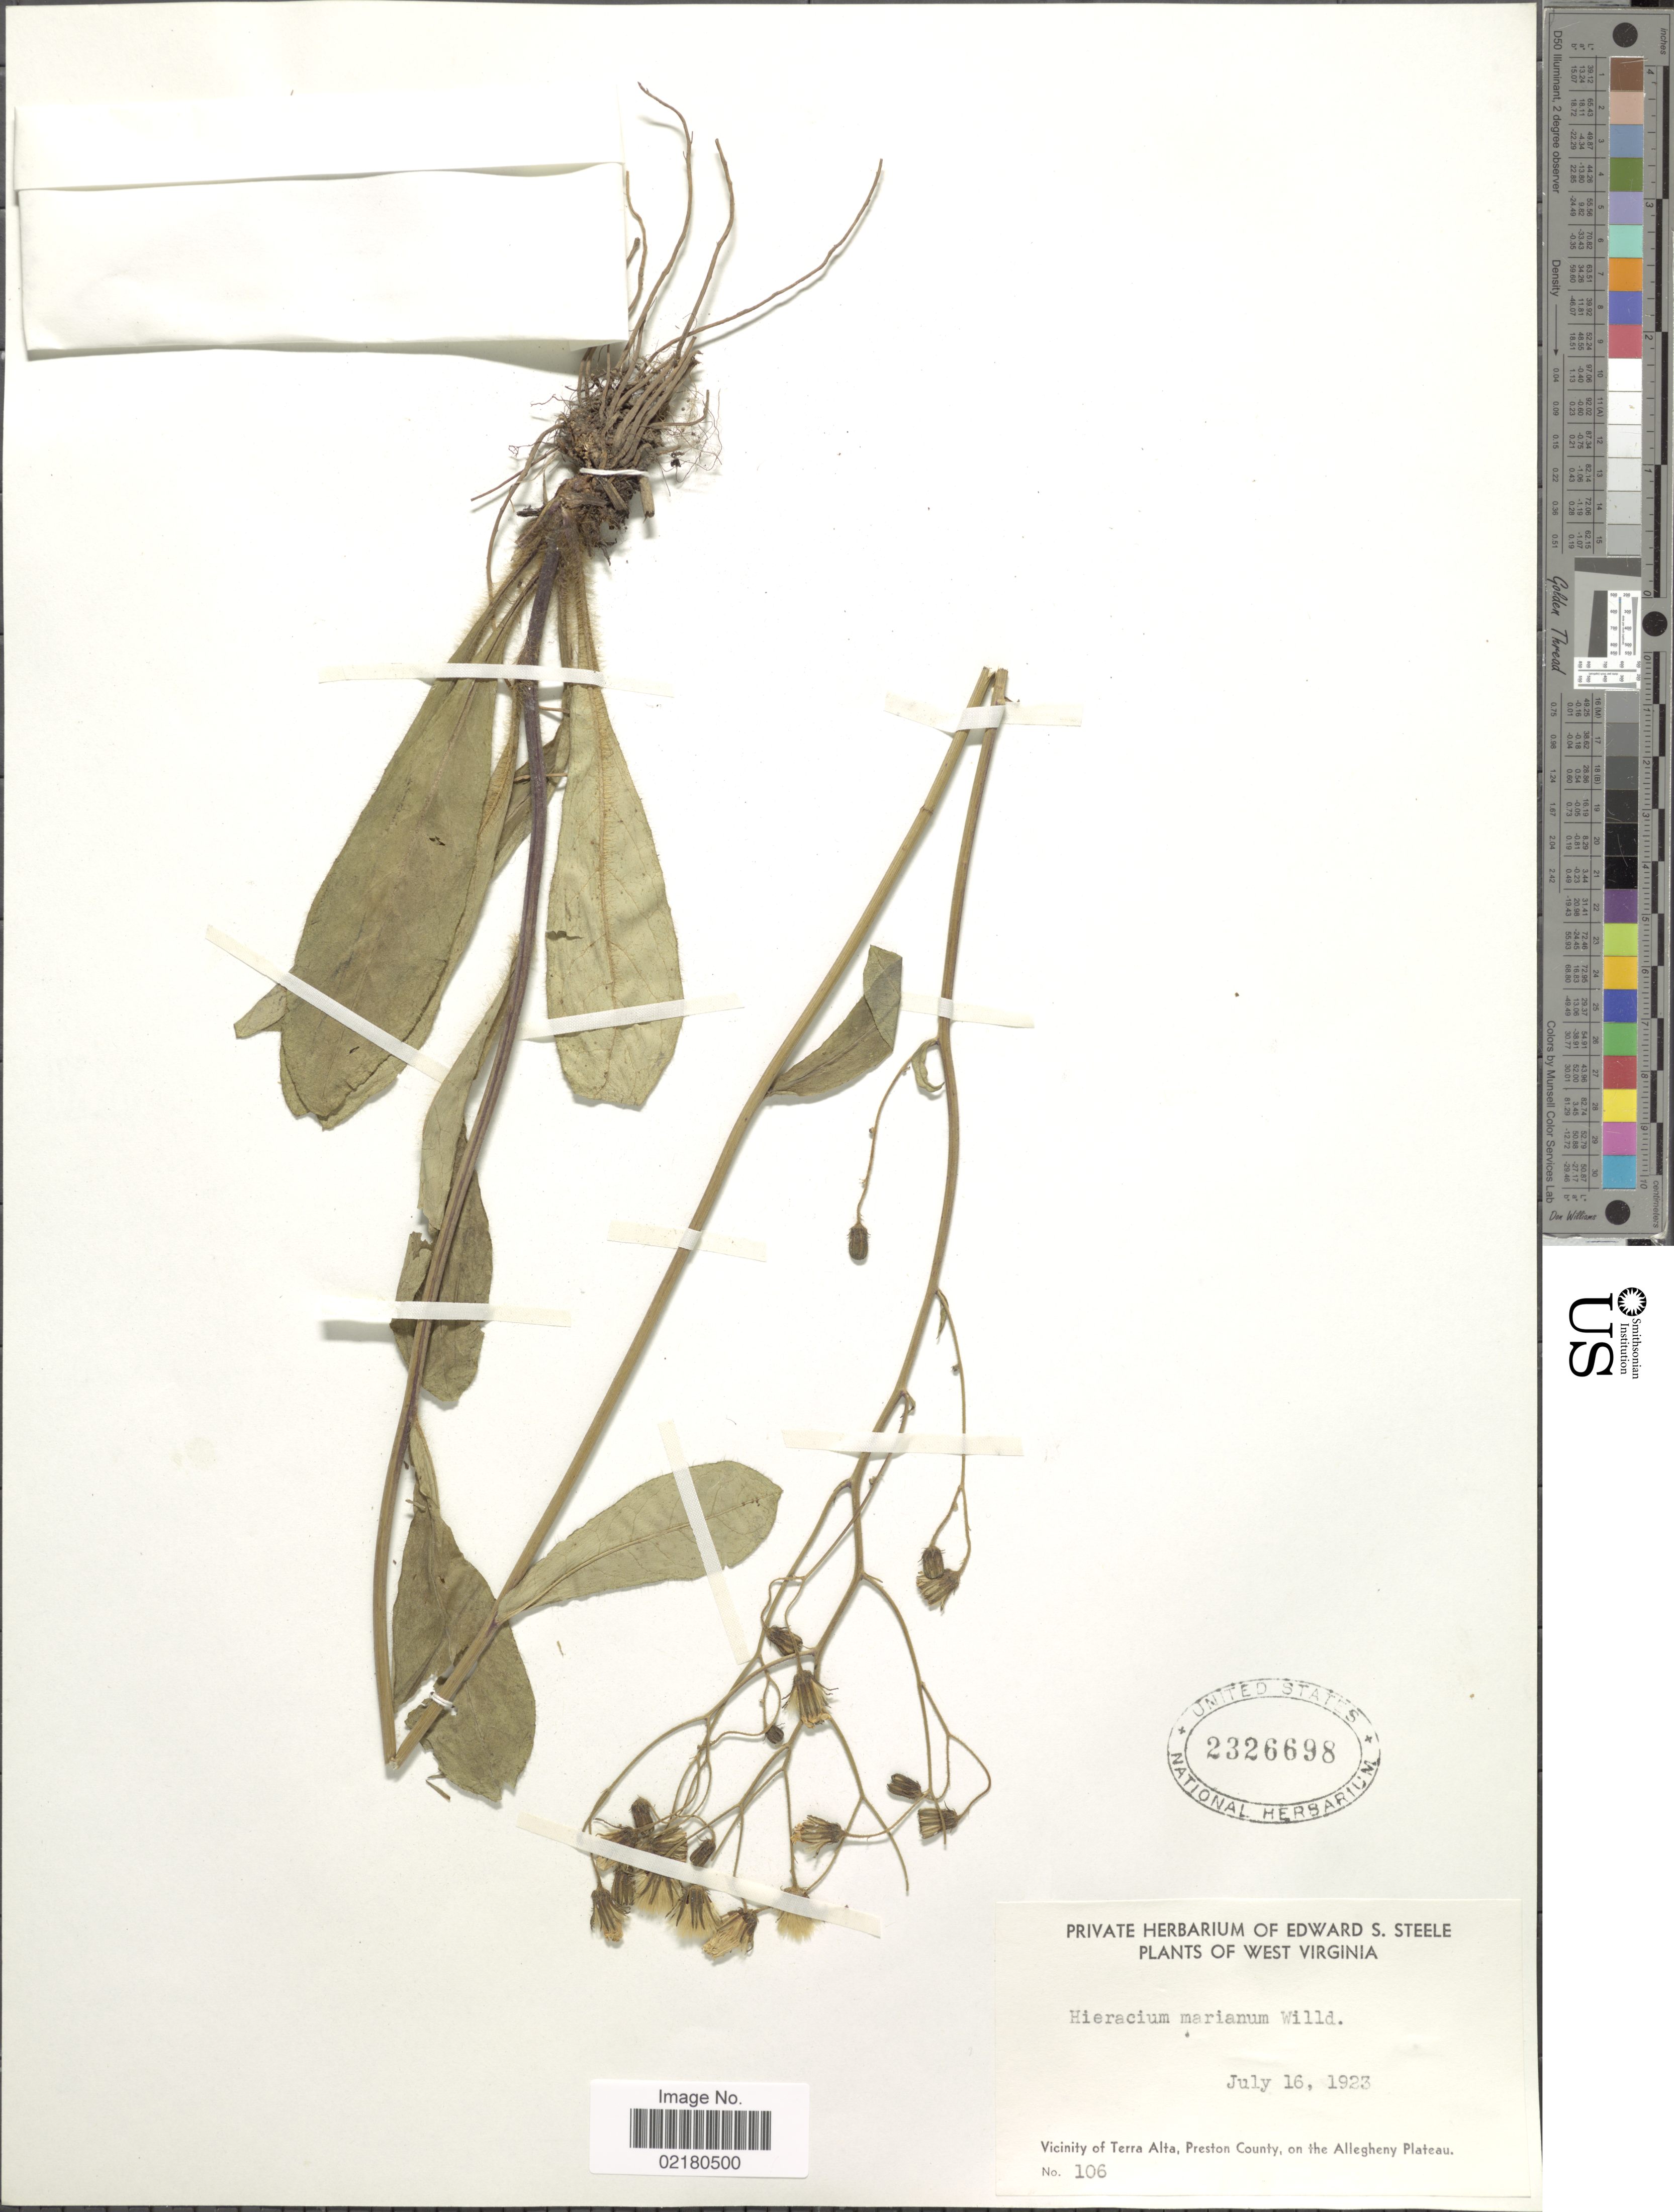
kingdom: Plantae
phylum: Tracheophyta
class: Magnoliopsida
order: Asterales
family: Asteraceae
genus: Hieracium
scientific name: Hieracium marianum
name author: Willd.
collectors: ex herb. Edward S. Steele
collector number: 106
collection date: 1923-07-16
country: United States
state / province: West Virginia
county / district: Preston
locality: Vicinity of Terra Alta, Preston County, on the Allegheny Plateau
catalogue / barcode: US 2326698